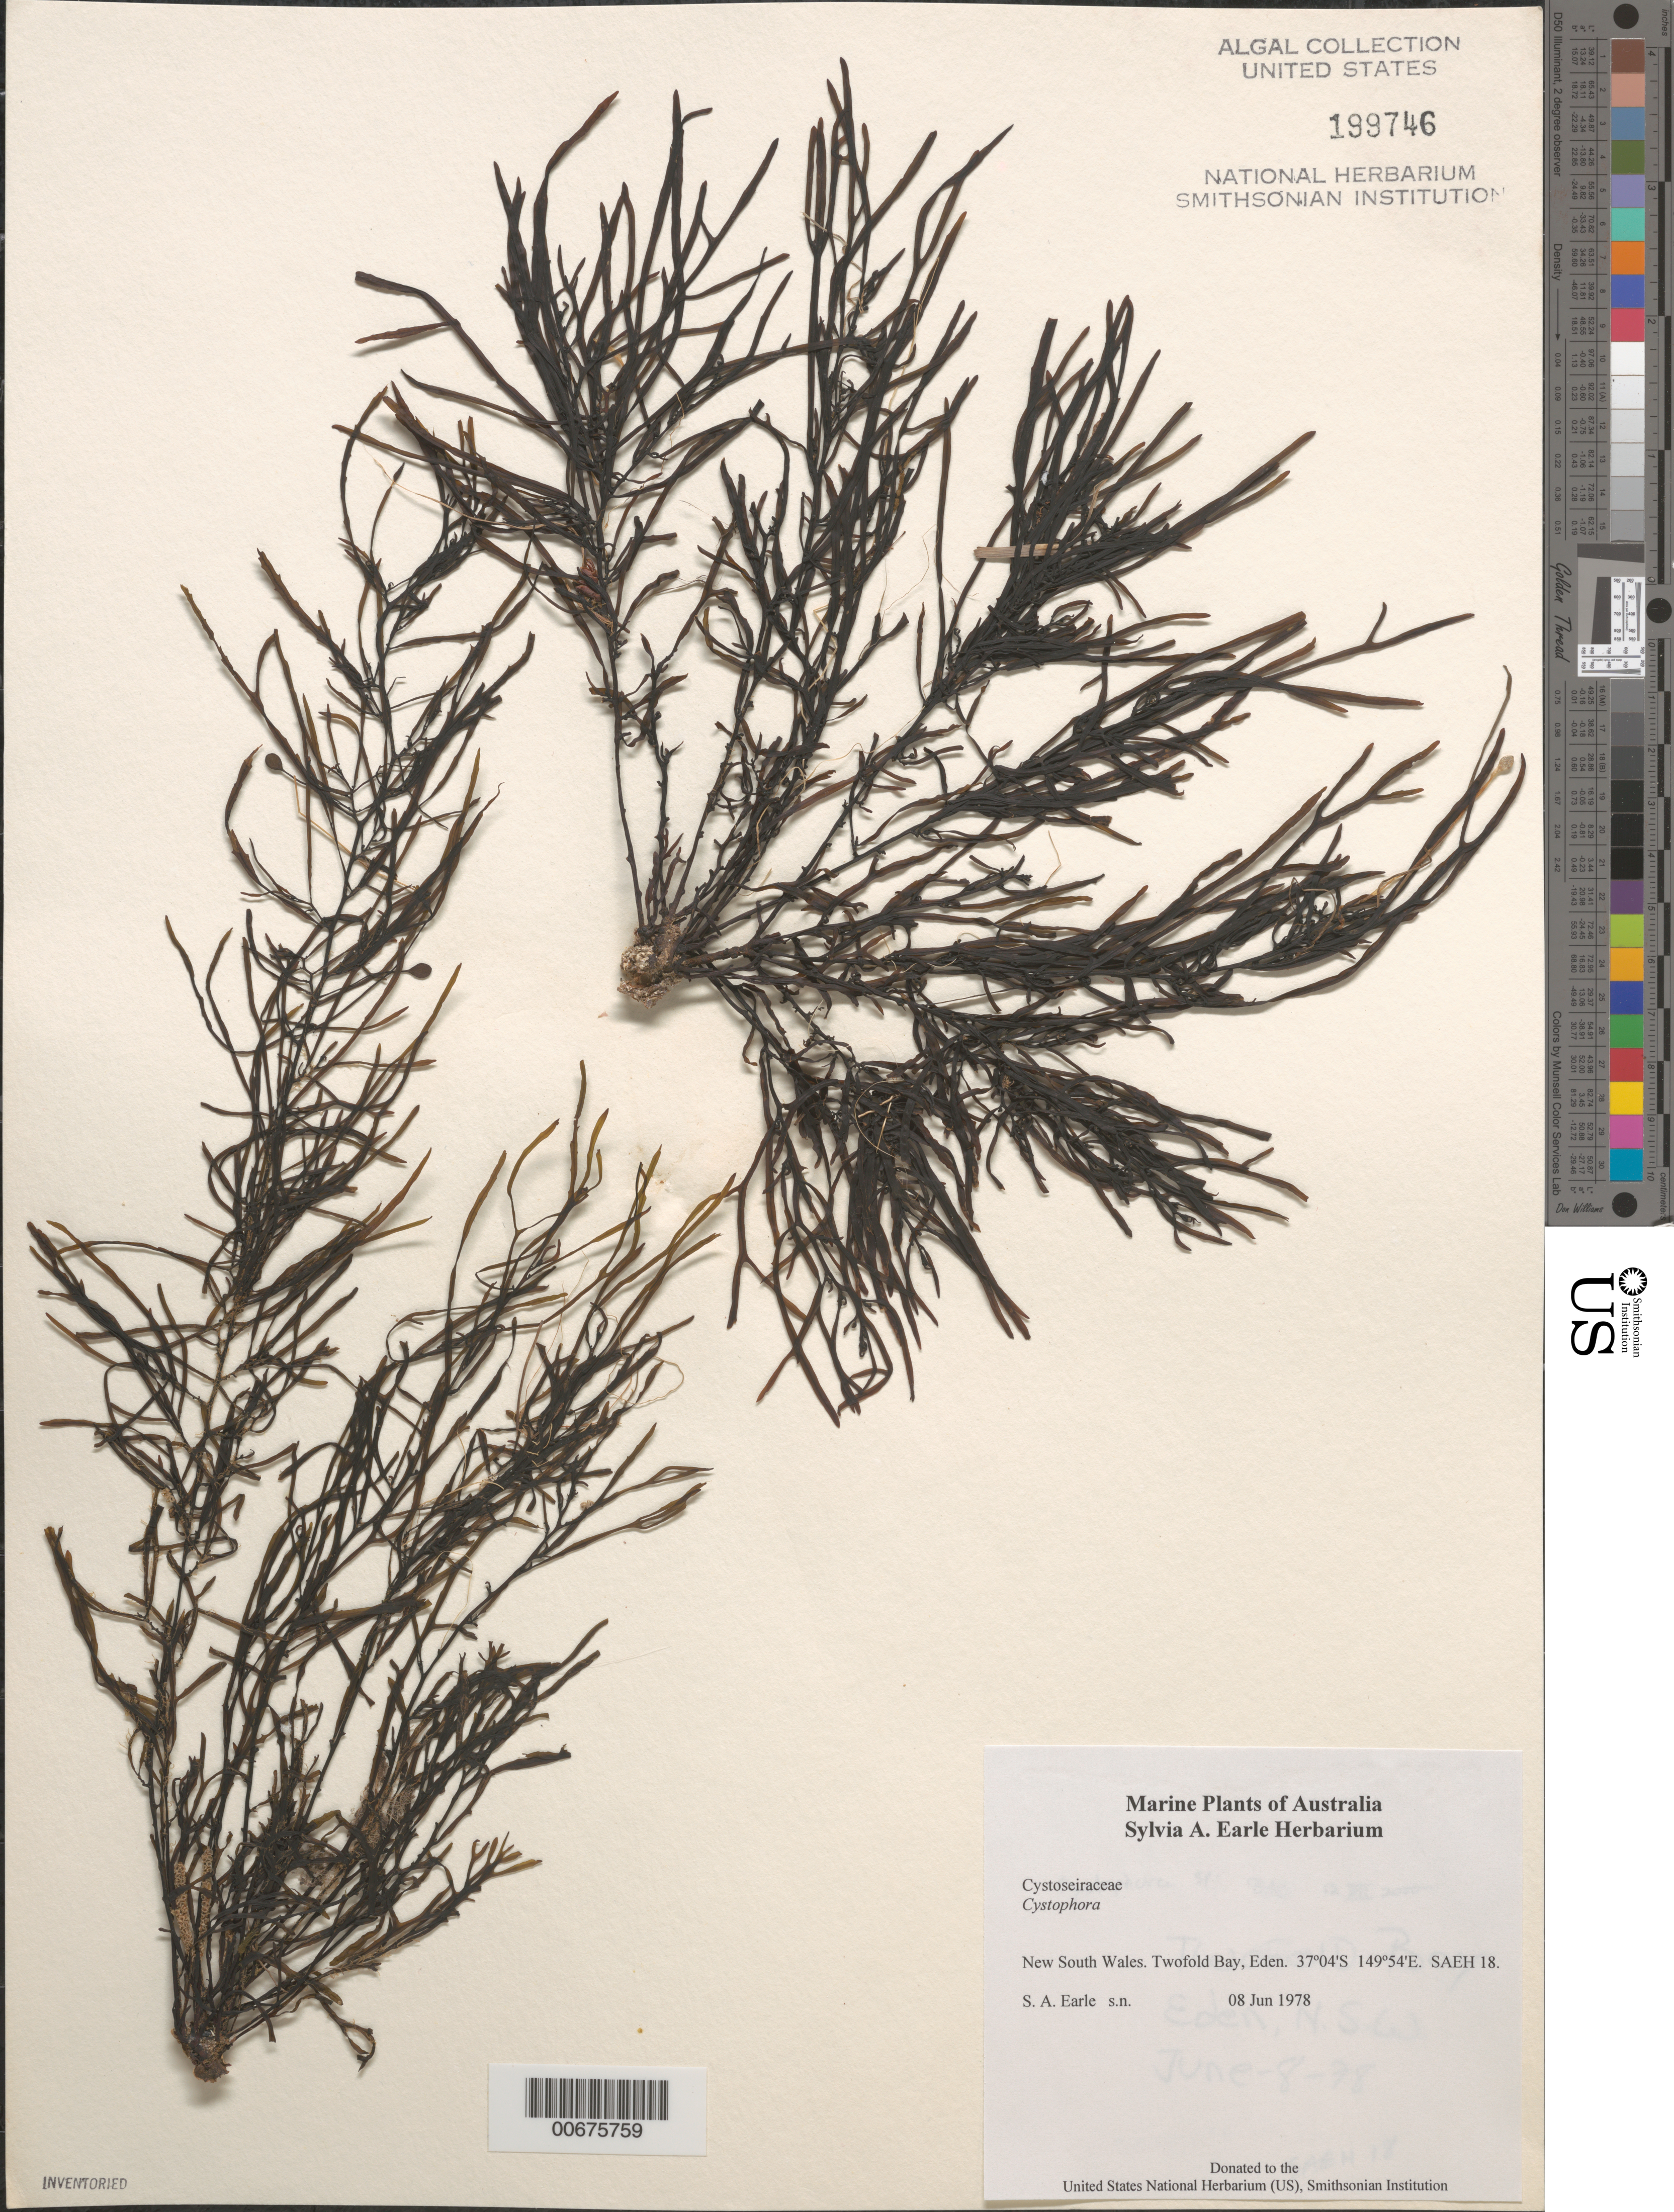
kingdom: Chromista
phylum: Ochrophyta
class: Phaeophyceae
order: Fucales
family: Sargassaceae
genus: Cystophora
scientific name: Cystophora sp.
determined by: Earle, S. A.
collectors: S. A. Earle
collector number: Saeh 18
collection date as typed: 08 Jun 1978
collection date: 1978-06-08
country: Australia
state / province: New South Wales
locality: Twofold Bay, Eden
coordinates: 37 04' S, 149 54' E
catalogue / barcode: US 199746